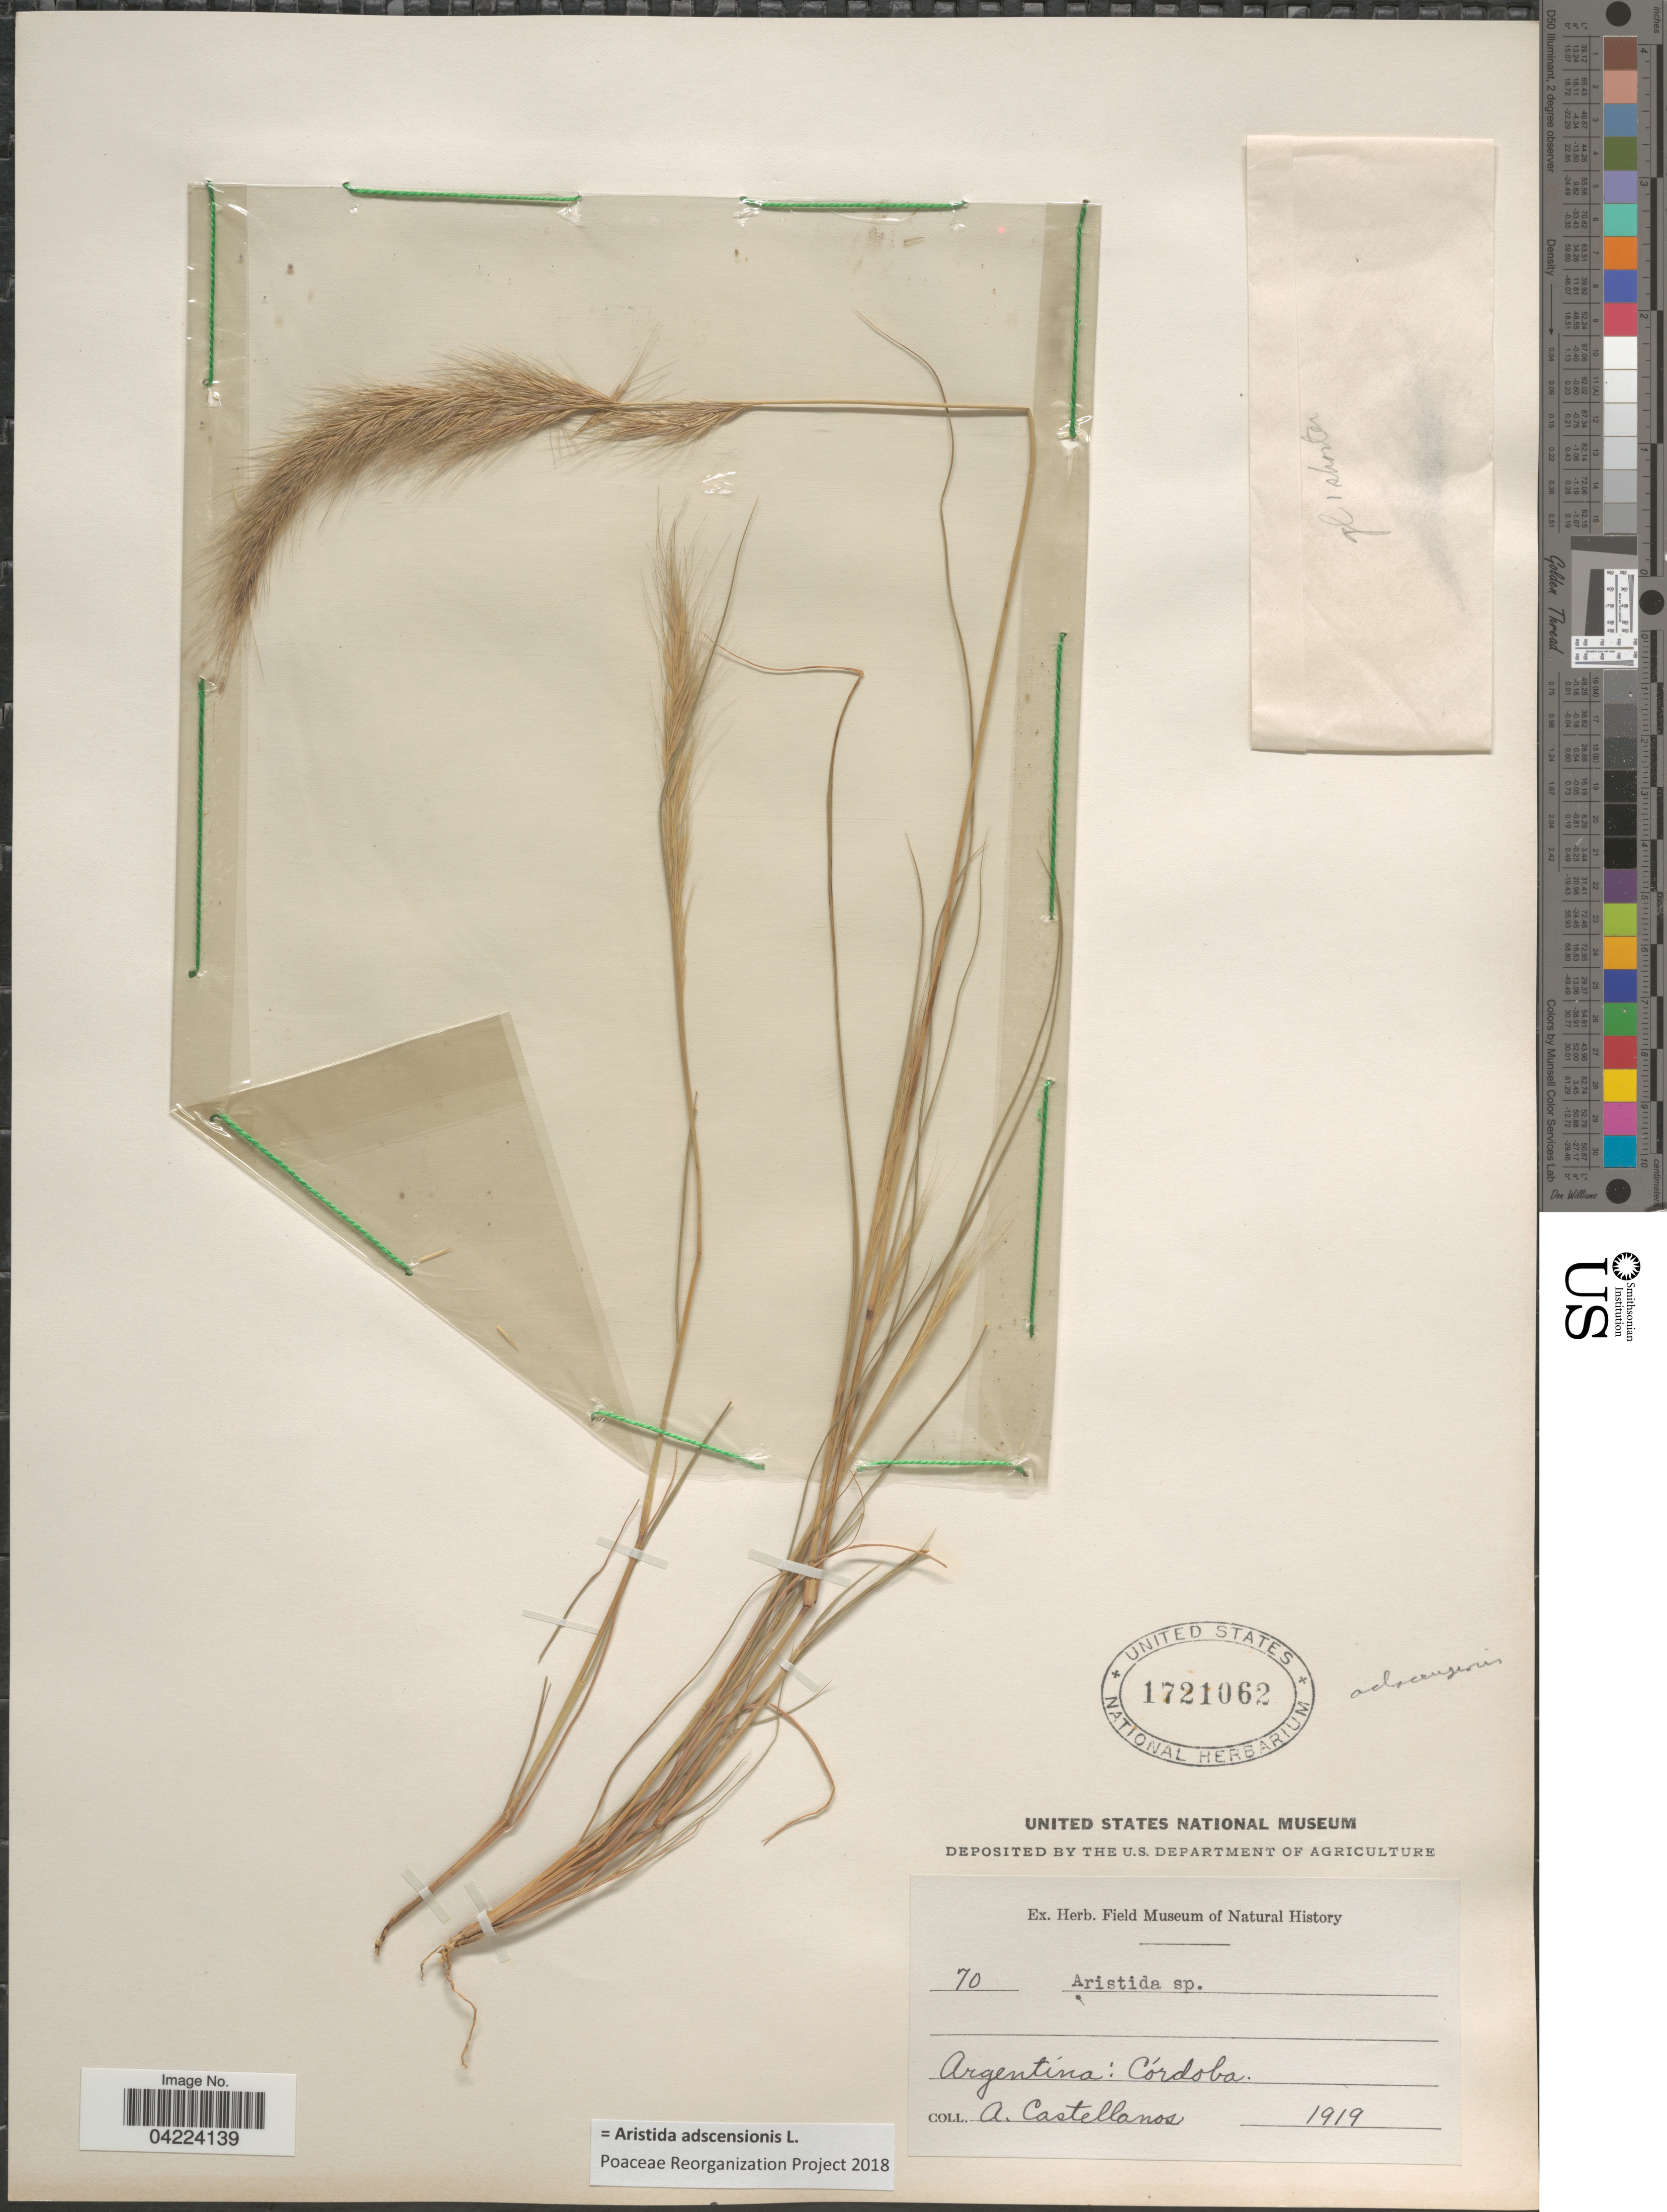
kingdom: Plantae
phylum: Tracheophyta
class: Liliopsida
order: Poales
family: Poaceae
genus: Aristida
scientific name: Aristida adscensionis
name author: L.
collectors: A. Castellanos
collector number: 70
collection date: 1919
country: Argentina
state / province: Cordoba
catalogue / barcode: US 1721062